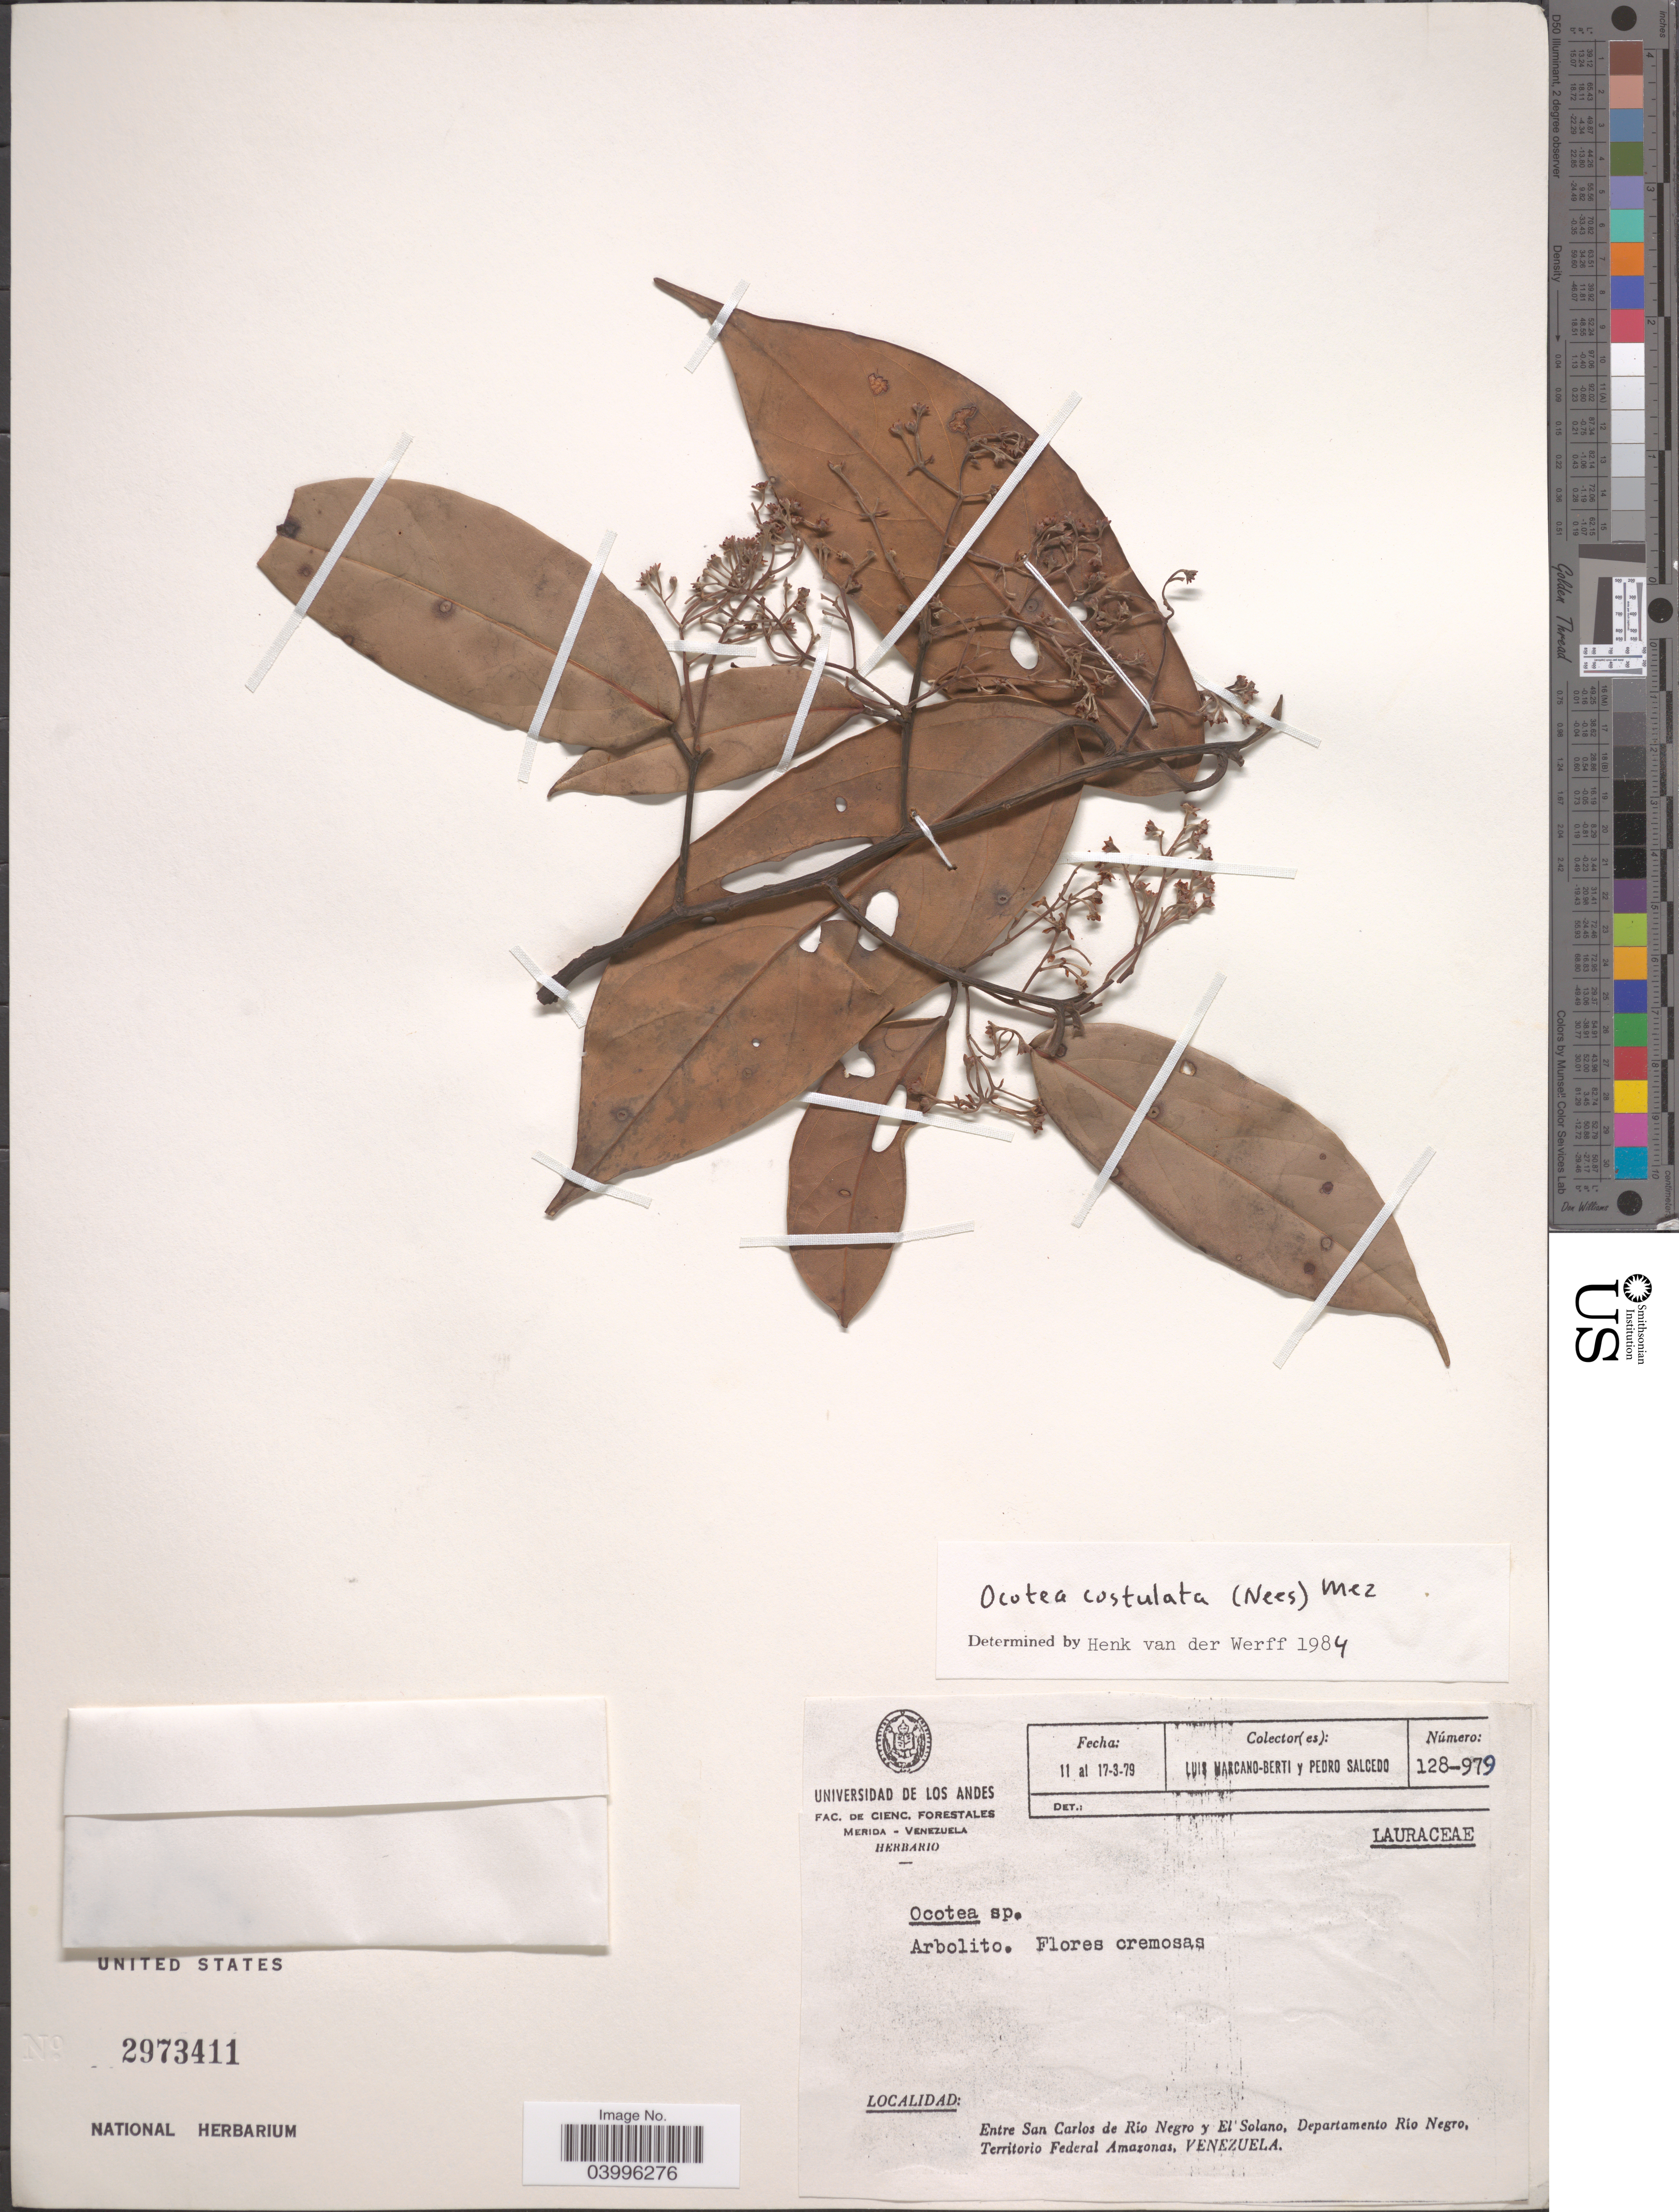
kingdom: Plantae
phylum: Tracheophyta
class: Magnoliopsida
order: Laurales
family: Lauraceae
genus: Ocotea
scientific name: Ocotea costulata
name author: (Nees) Mez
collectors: L. Marcano-Berti & P. Salcedo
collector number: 128-979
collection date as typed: Transcribed d/m/y: 11/3/79 to 17/3/79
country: Venezuela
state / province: Amazonas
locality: Entre San Carlos de Río Negro y El Solano, Departamento Río Negro, Territorio Federal Amazonas.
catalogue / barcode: US 2973411